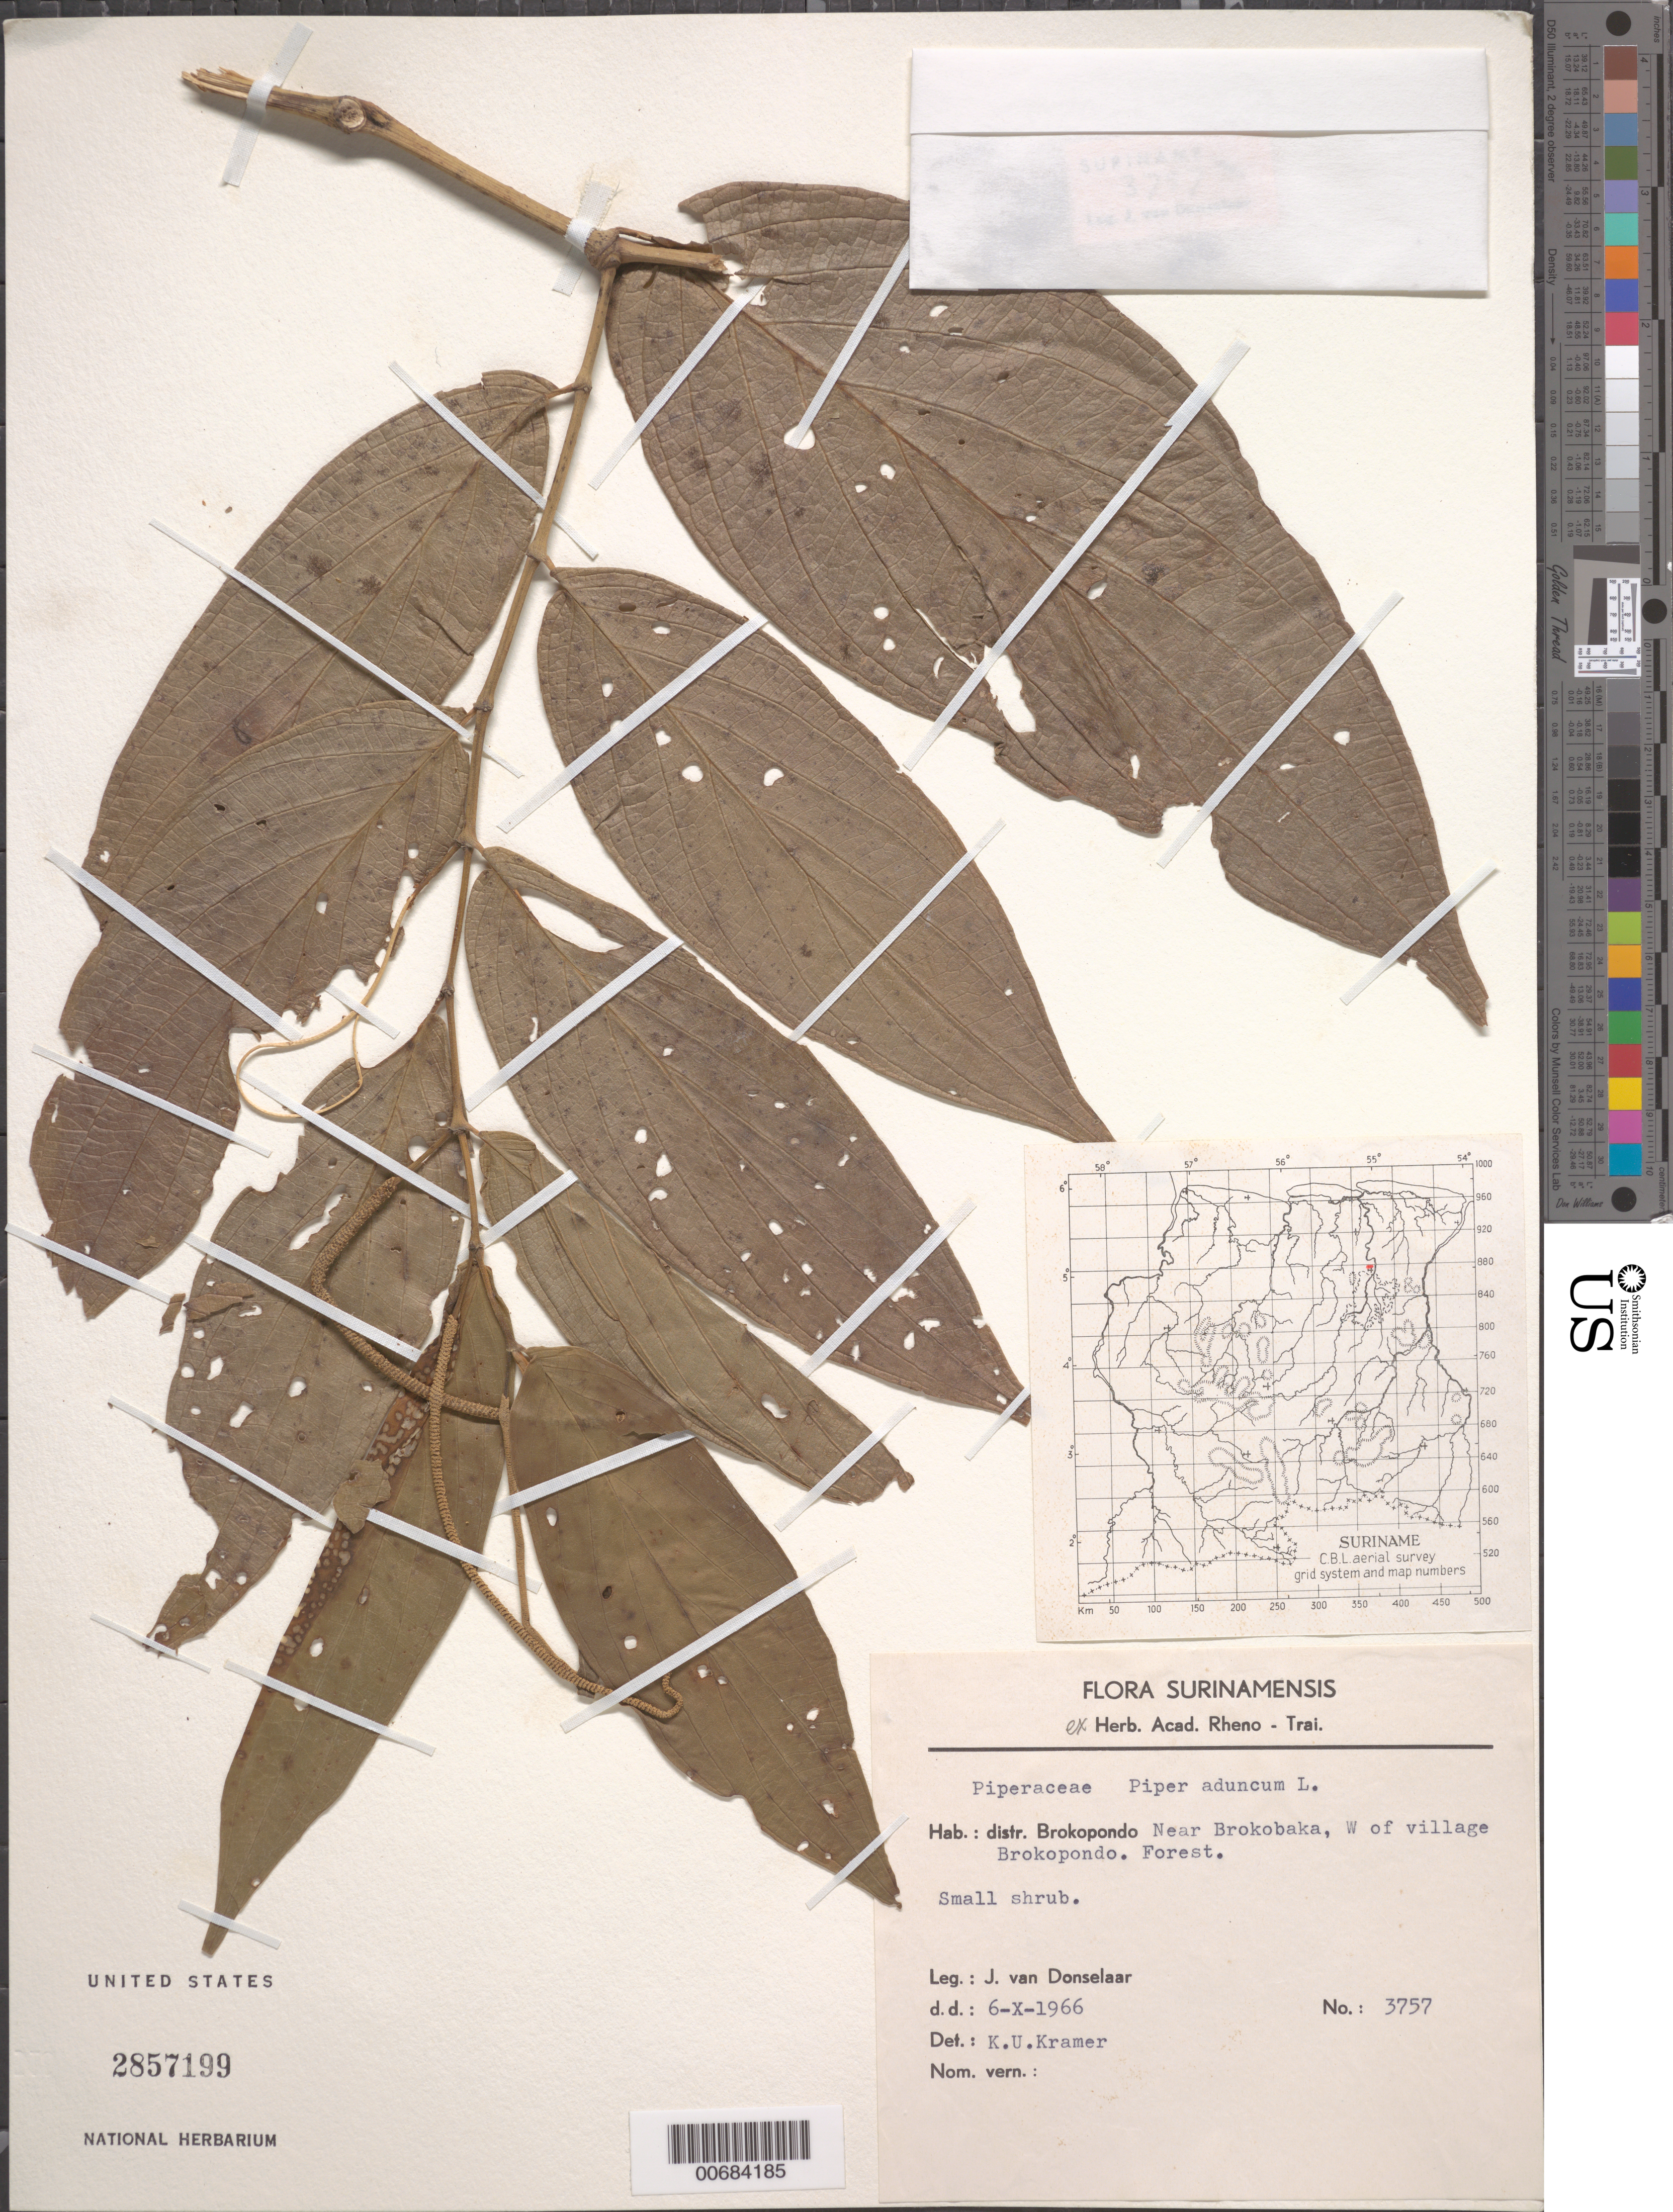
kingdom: Plantae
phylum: Tracheophyta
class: Magnoliopsida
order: Piperales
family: Piperaceae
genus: Piper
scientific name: Piper aduncum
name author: L.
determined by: Kramer, K. U.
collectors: J. Donselaar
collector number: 3757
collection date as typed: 6-Oct-66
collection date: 1966-10-06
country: Suriname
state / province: Brokopondo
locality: Brokobaka, W BrokopondoVillage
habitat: Forest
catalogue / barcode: US 2857199